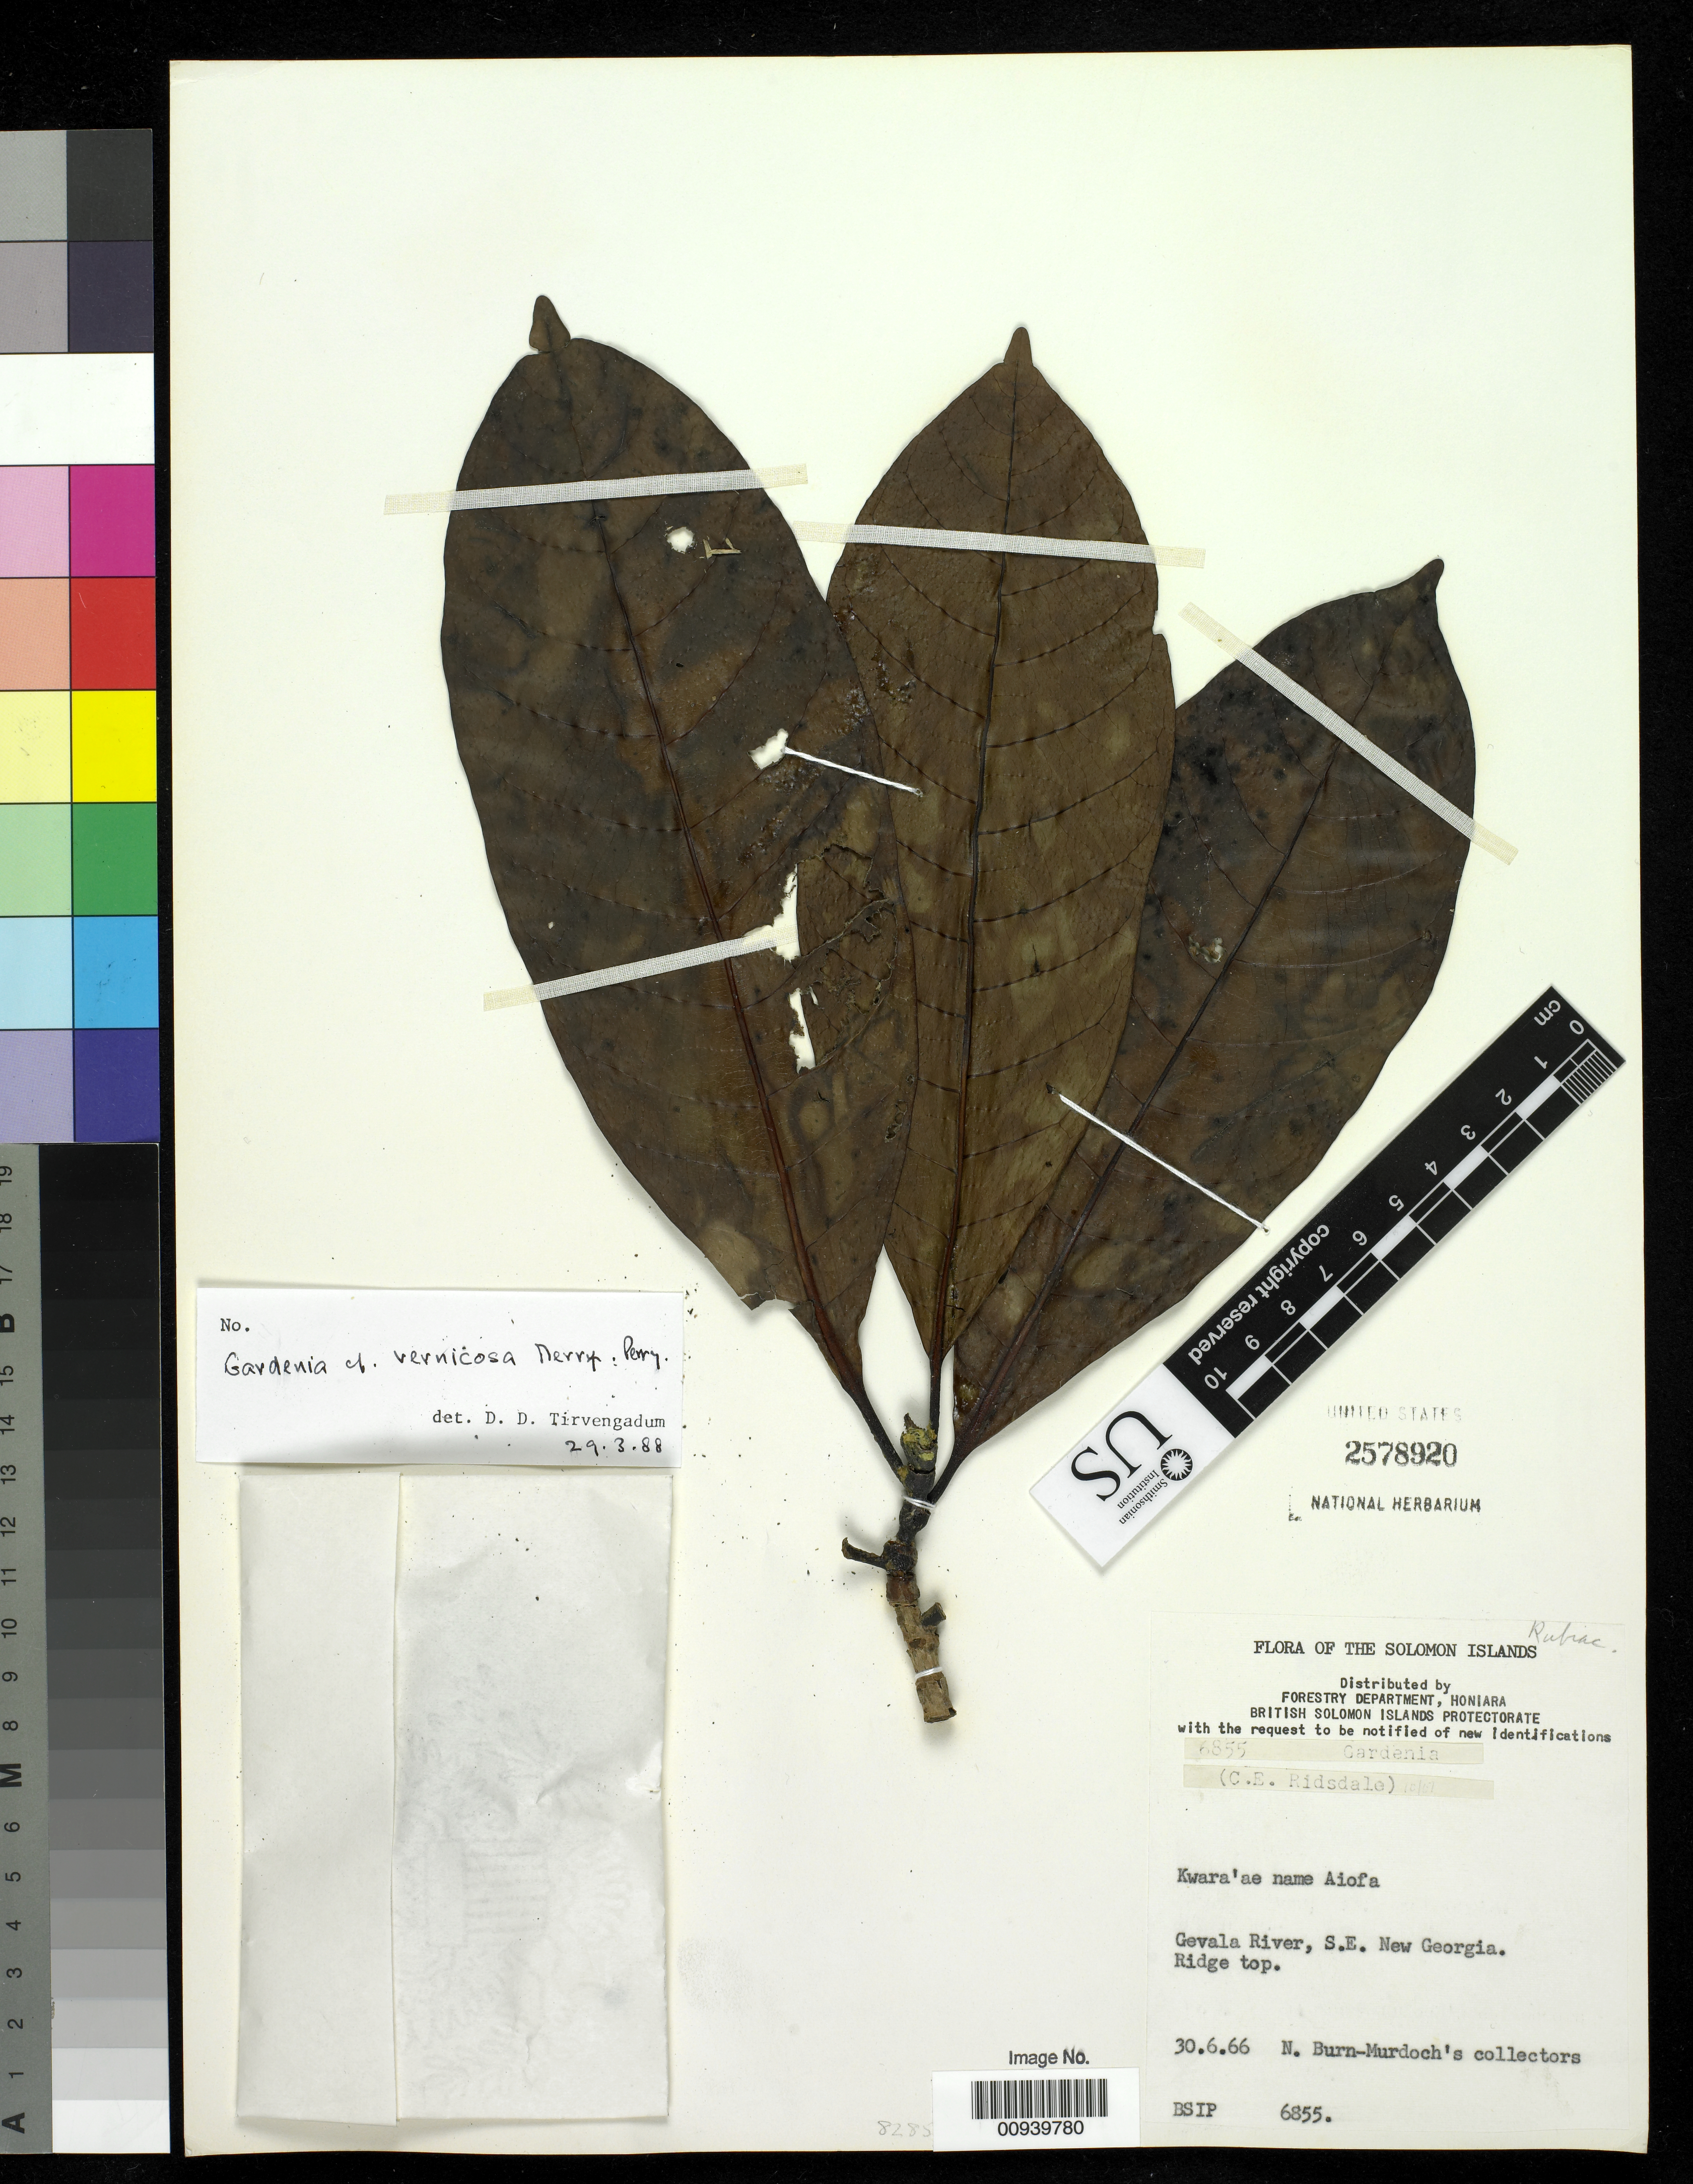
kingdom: Plantae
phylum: Tracheophyta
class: Magnoliopsida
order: Gentianales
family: Rubiaceae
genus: Gardenia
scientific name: Gardenia vernicosa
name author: Merr. & L.M. Perry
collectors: N. Burn-Murdoch's collectors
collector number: BSIP 6855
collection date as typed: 30 Jun 1966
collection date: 1966-06-30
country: Solomon Islands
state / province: New Georgia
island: New Georgia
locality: Gevala River, S.E. New Georgia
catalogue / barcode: US 2578920